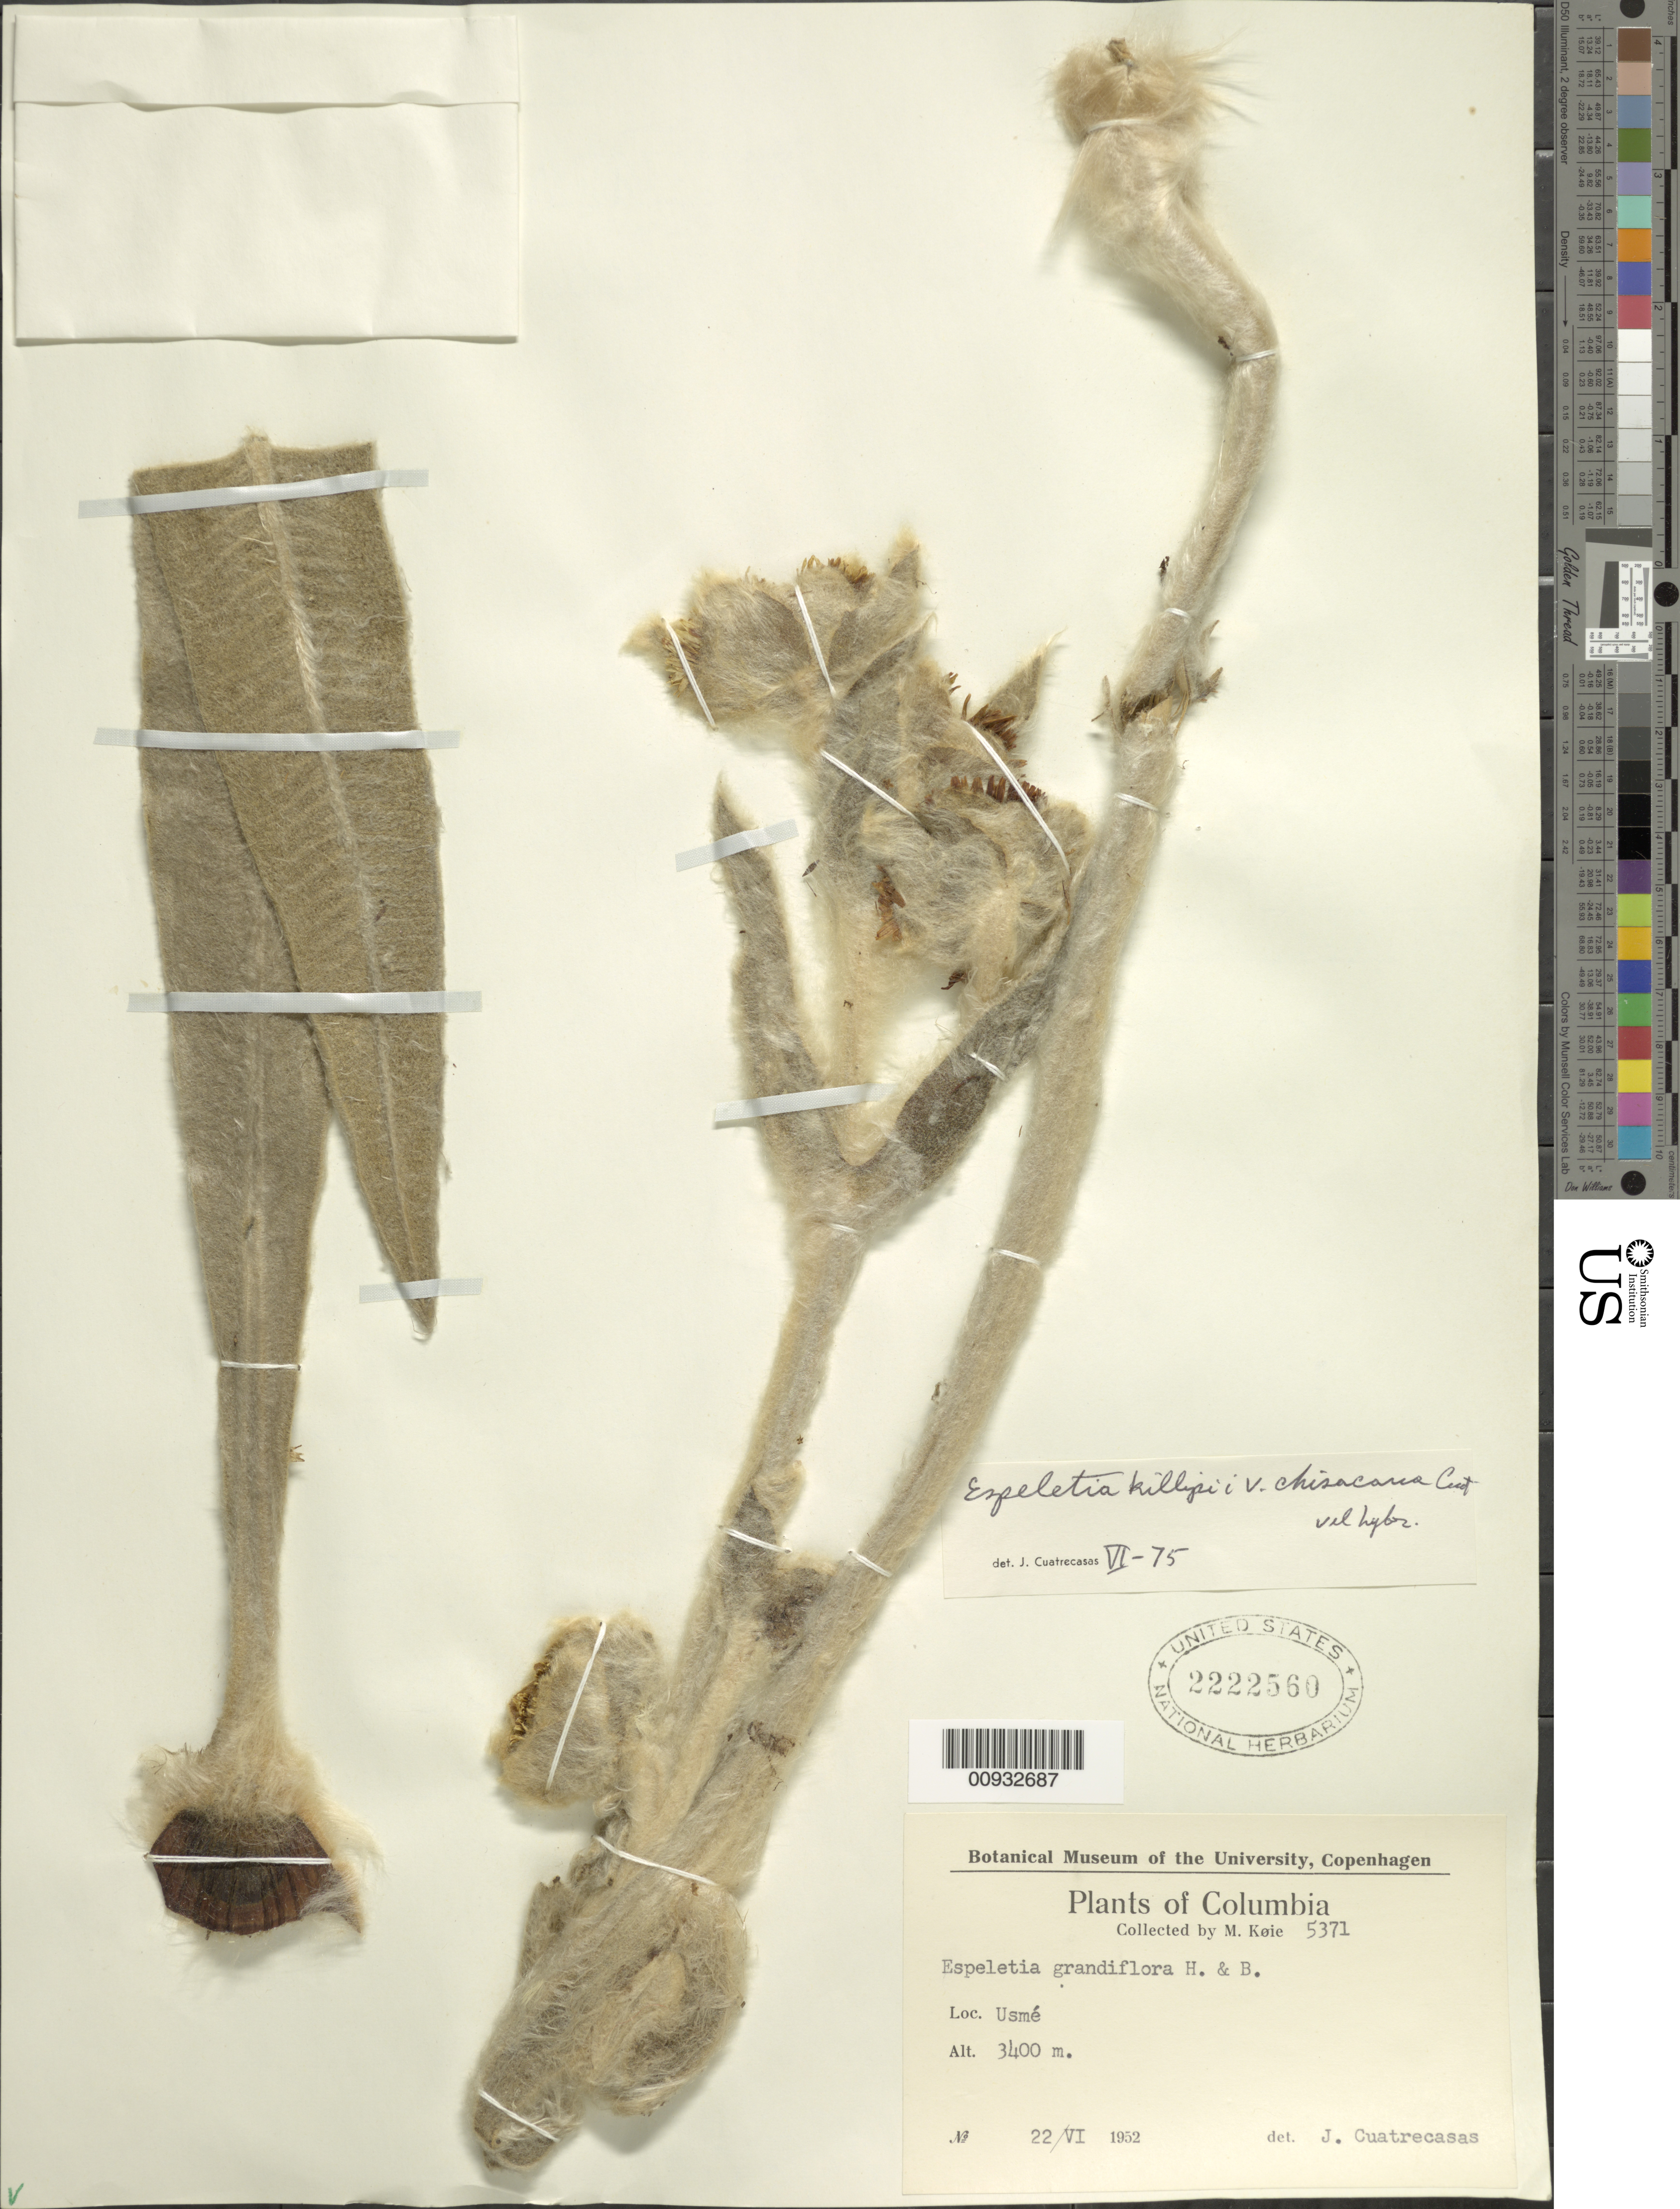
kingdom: Plantae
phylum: Tracheophyta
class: Magnoliopsida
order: Asterales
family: Asteraceae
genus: Espeletia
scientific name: Espeletia killipii var. chisacana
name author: Cuatrec.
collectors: M. Köie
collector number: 5371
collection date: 1952-06-22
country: Colombia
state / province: Cundinamarca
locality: Usme.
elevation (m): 3400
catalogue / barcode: US 2222560